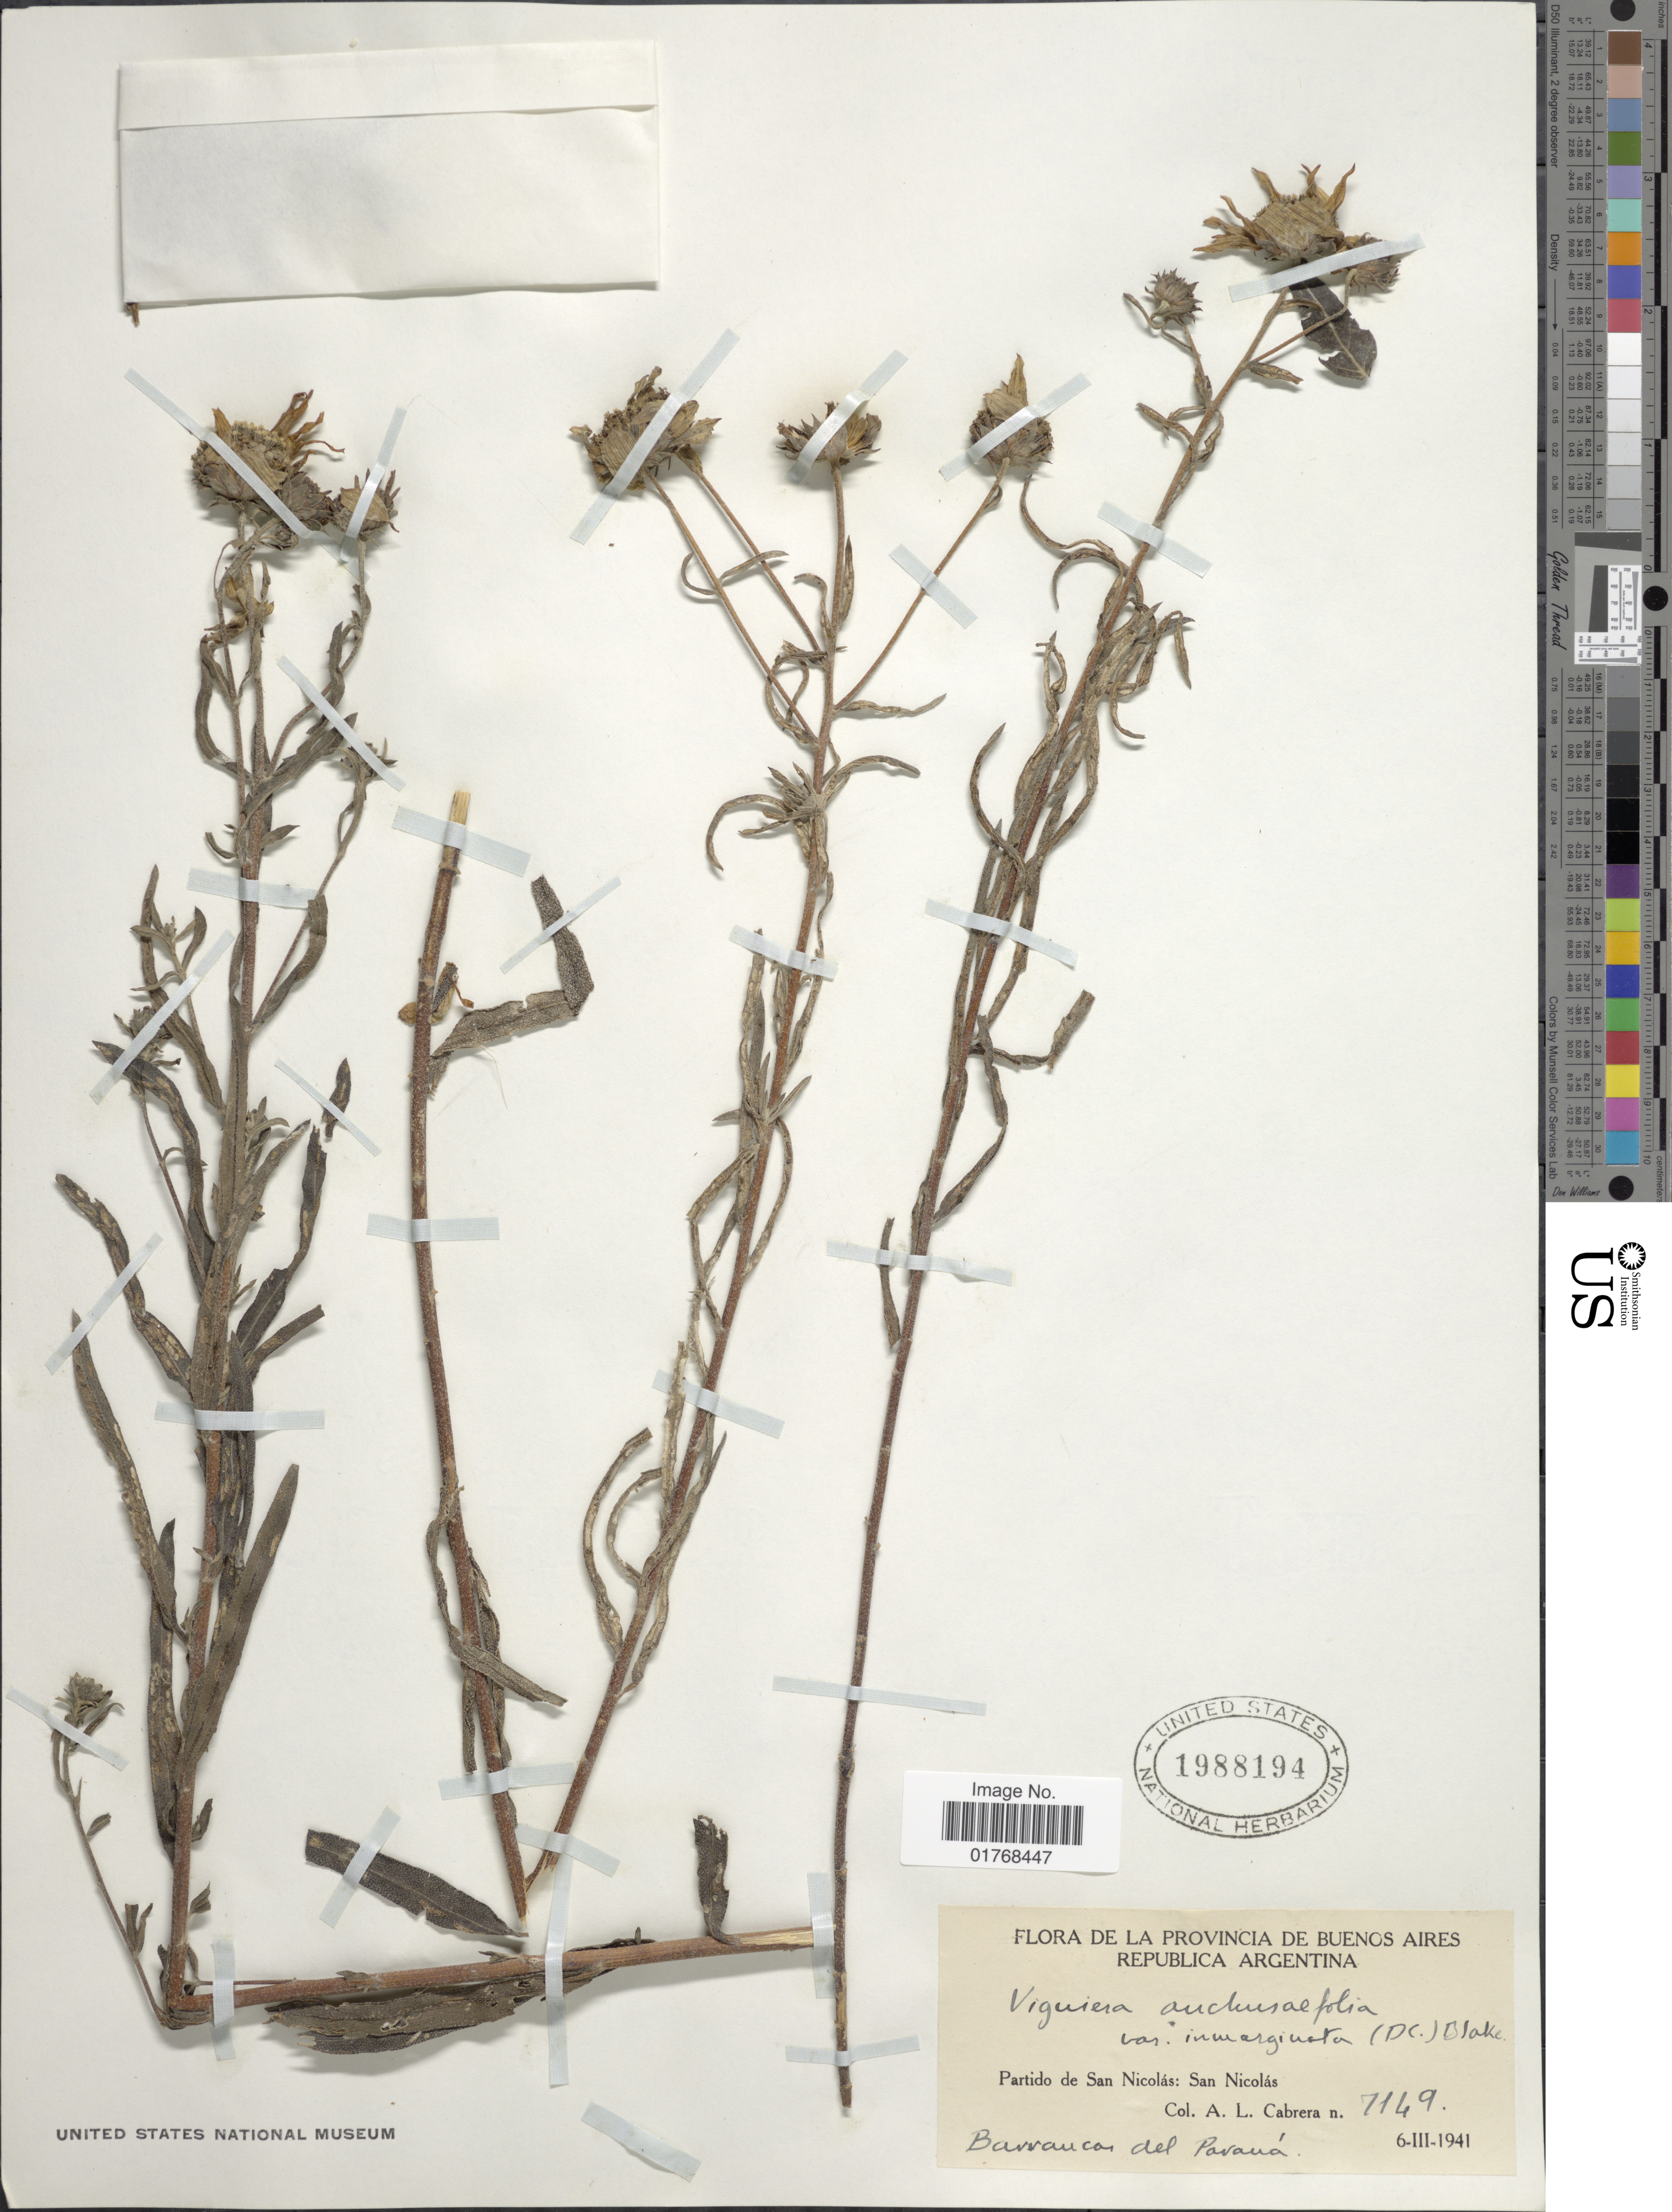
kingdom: Plantae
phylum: Tracheophyta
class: Magnoliopsida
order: Asterales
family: Asteraceae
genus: Viguiera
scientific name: Viguiera anchusaefolia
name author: (DC.) Baker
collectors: A. L. Cabrera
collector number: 7149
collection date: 1941-03-06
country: Argentina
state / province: Buenos Aires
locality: Provincia de Buenos Aires. Republica Argentina. Partido de San Nicolás: San Nicolás. Barrancas del Paraná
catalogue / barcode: US 1988194